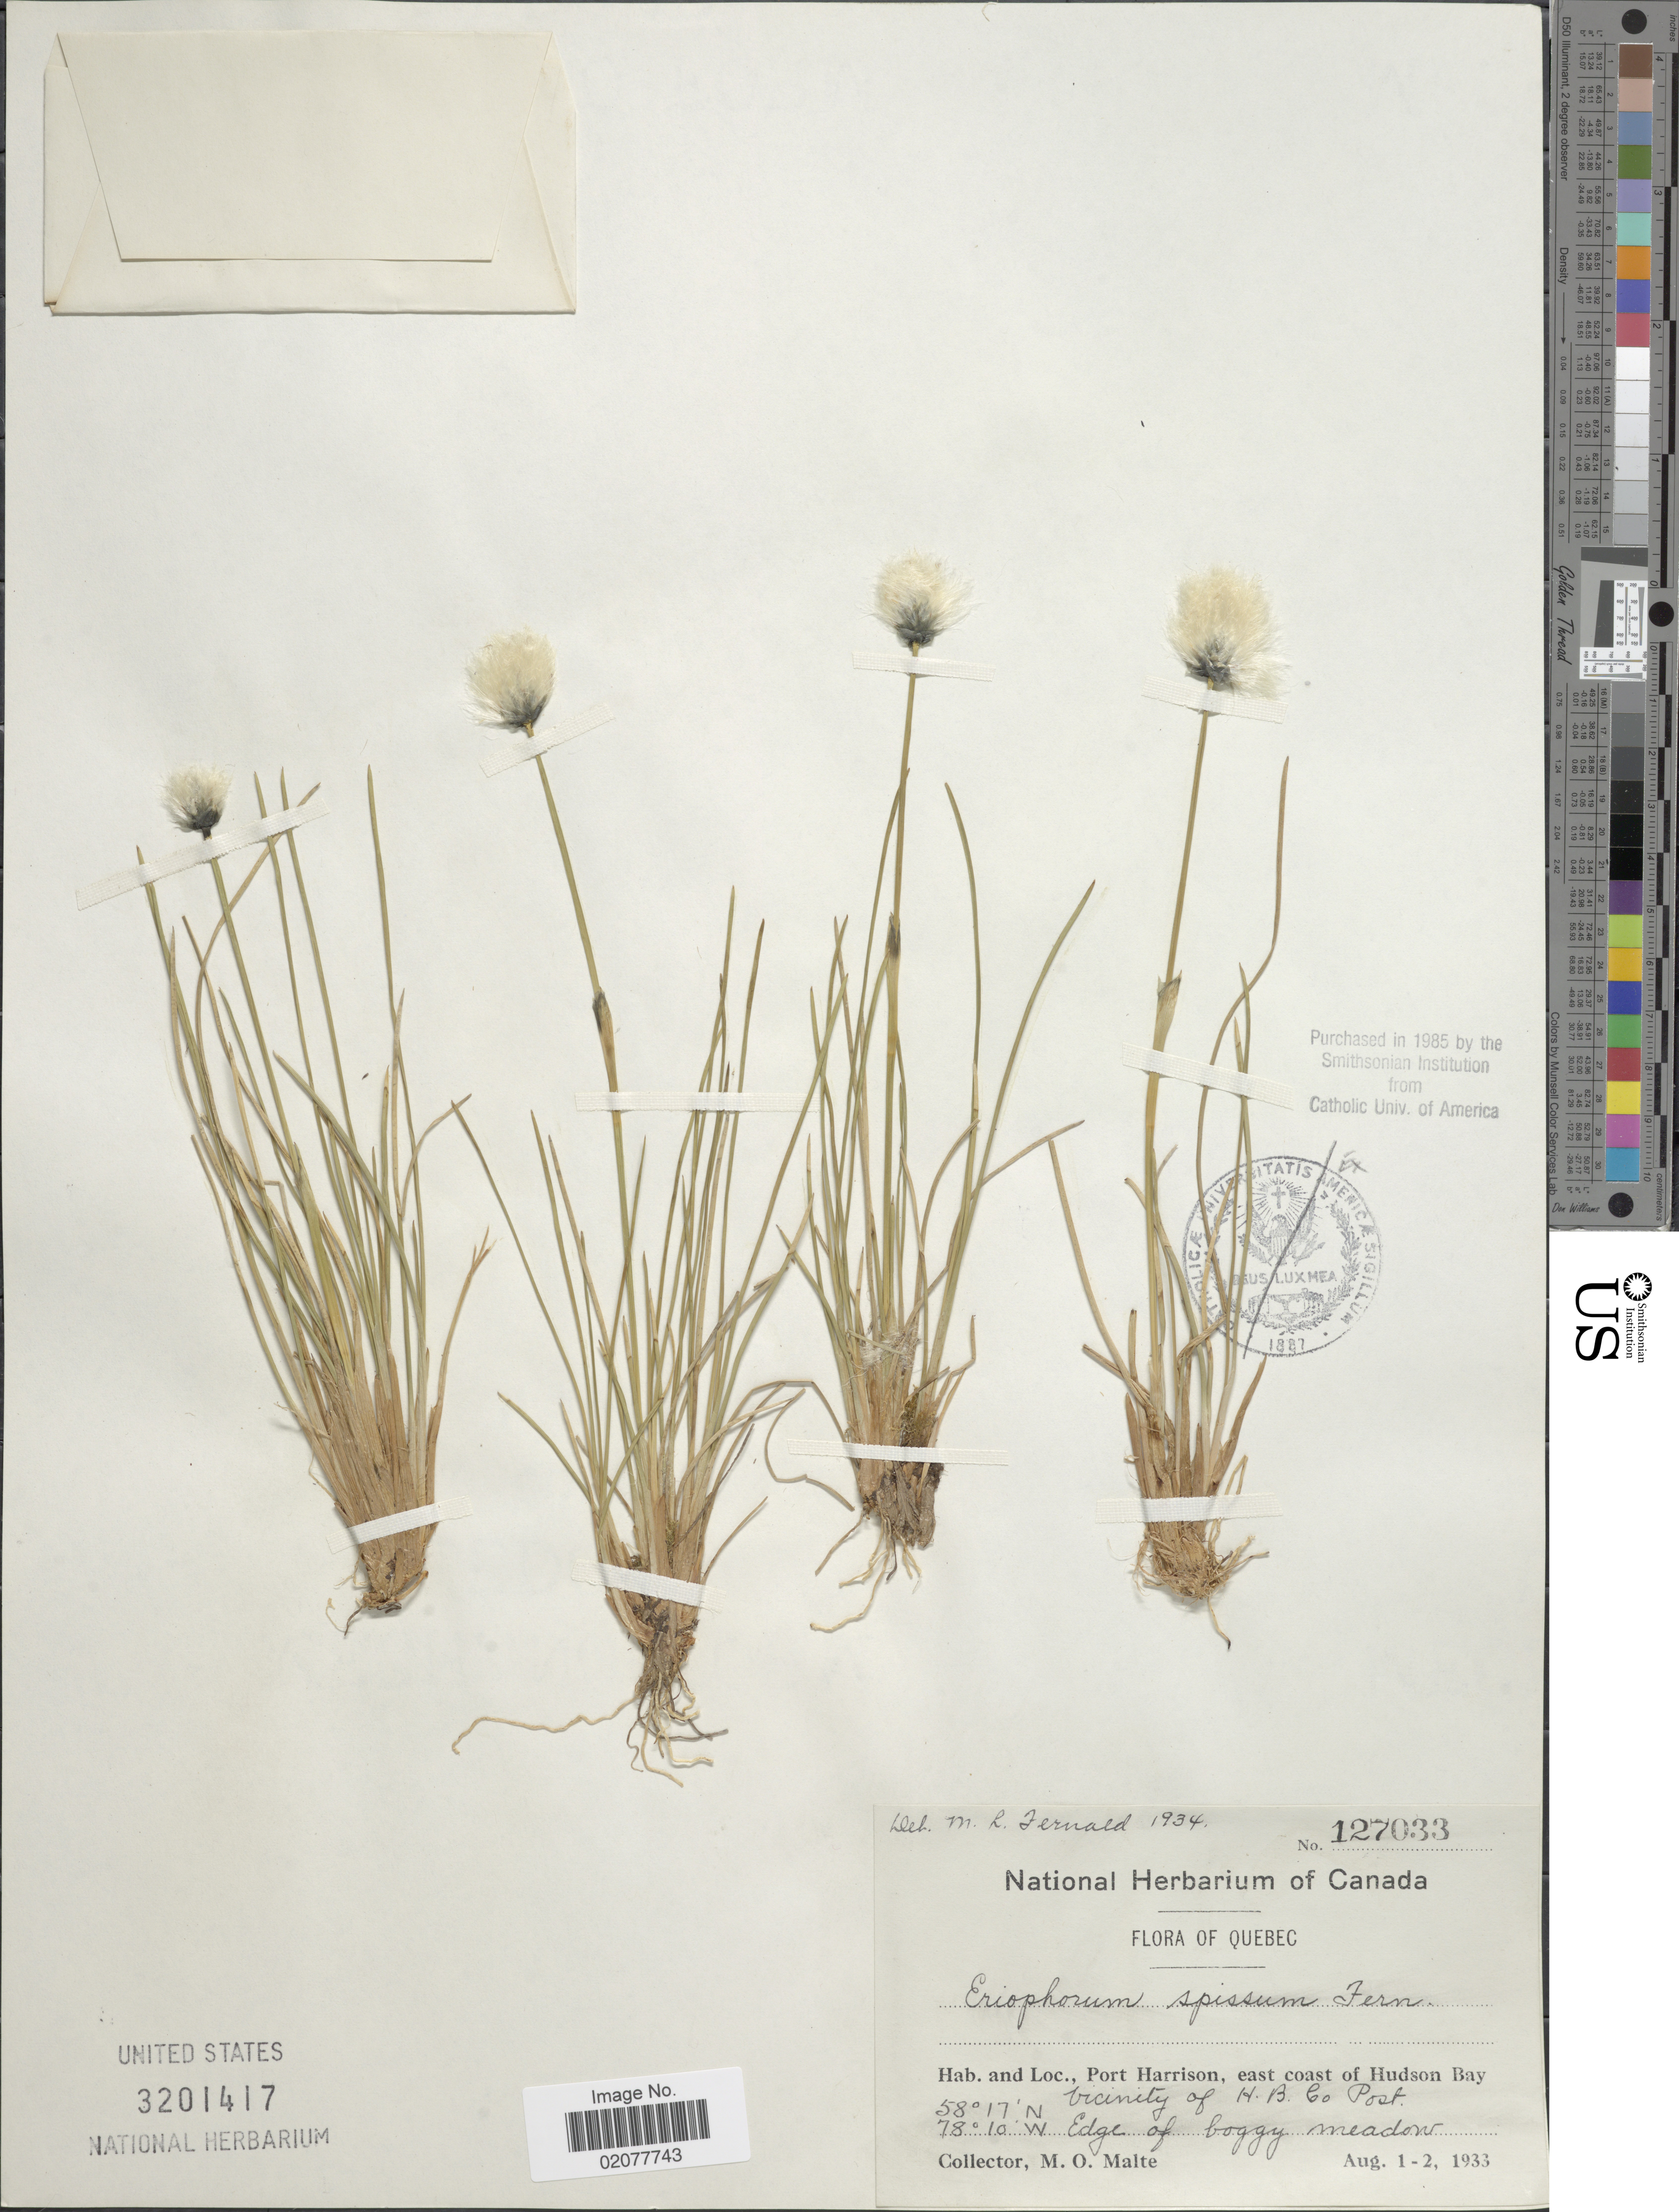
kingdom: Plantae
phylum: Tracheophyta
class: Liliopsida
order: Poales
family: Cyperaceae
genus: Eriophorum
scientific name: Eriophorum spissum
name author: Fernald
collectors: M. O. Malte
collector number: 127033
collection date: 1933-08-01/1933-08-02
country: Canada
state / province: Quebec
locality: Port Harrison, east coast of Hudson Bay. Vicinity of H.B. Co. Post. Edge of boggy meadow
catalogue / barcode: US 3201417